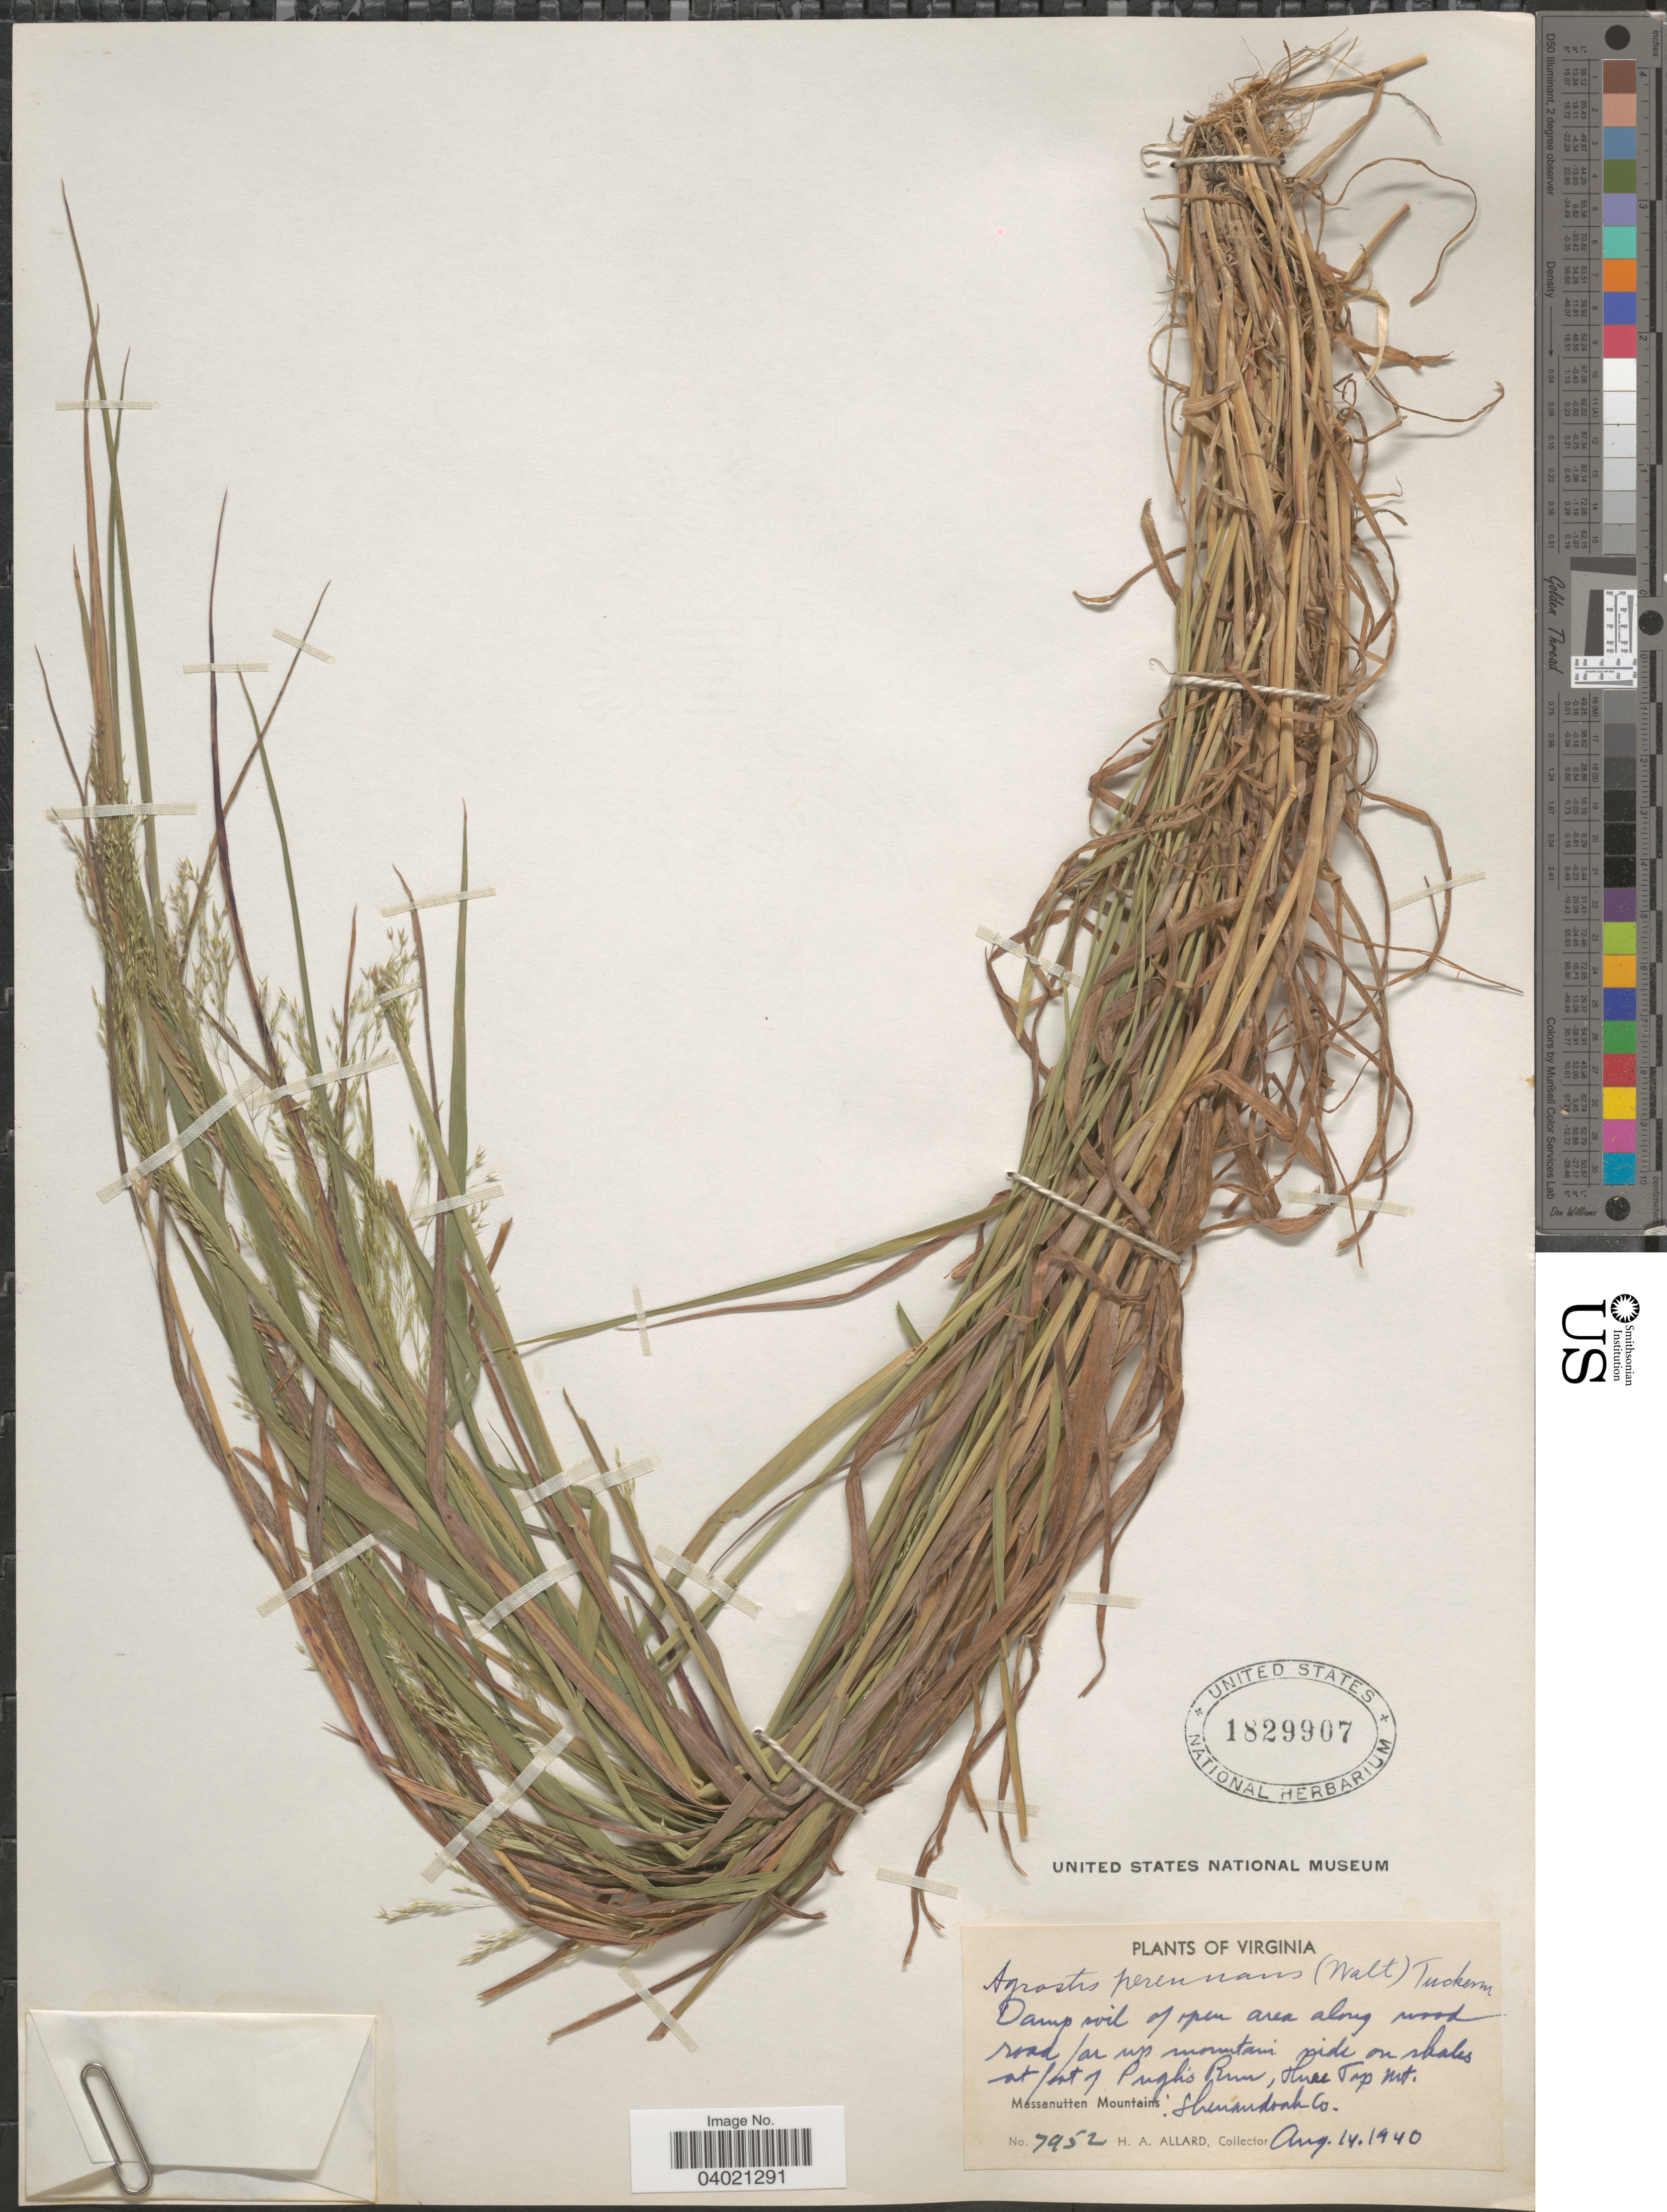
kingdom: Plantae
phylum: Tracheophyta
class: Liliopsida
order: Poales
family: Poaceae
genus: Agrostis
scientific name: Agrostis perennans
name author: (Walter) Tuck.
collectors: H. A. Allard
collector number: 7952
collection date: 1940-08-14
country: United States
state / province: Virginia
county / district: Shenandoah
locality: Pugh's Run, Three Top Mt. Massanutten Mountains: Shenandoah Co.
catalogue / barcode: US 1829907